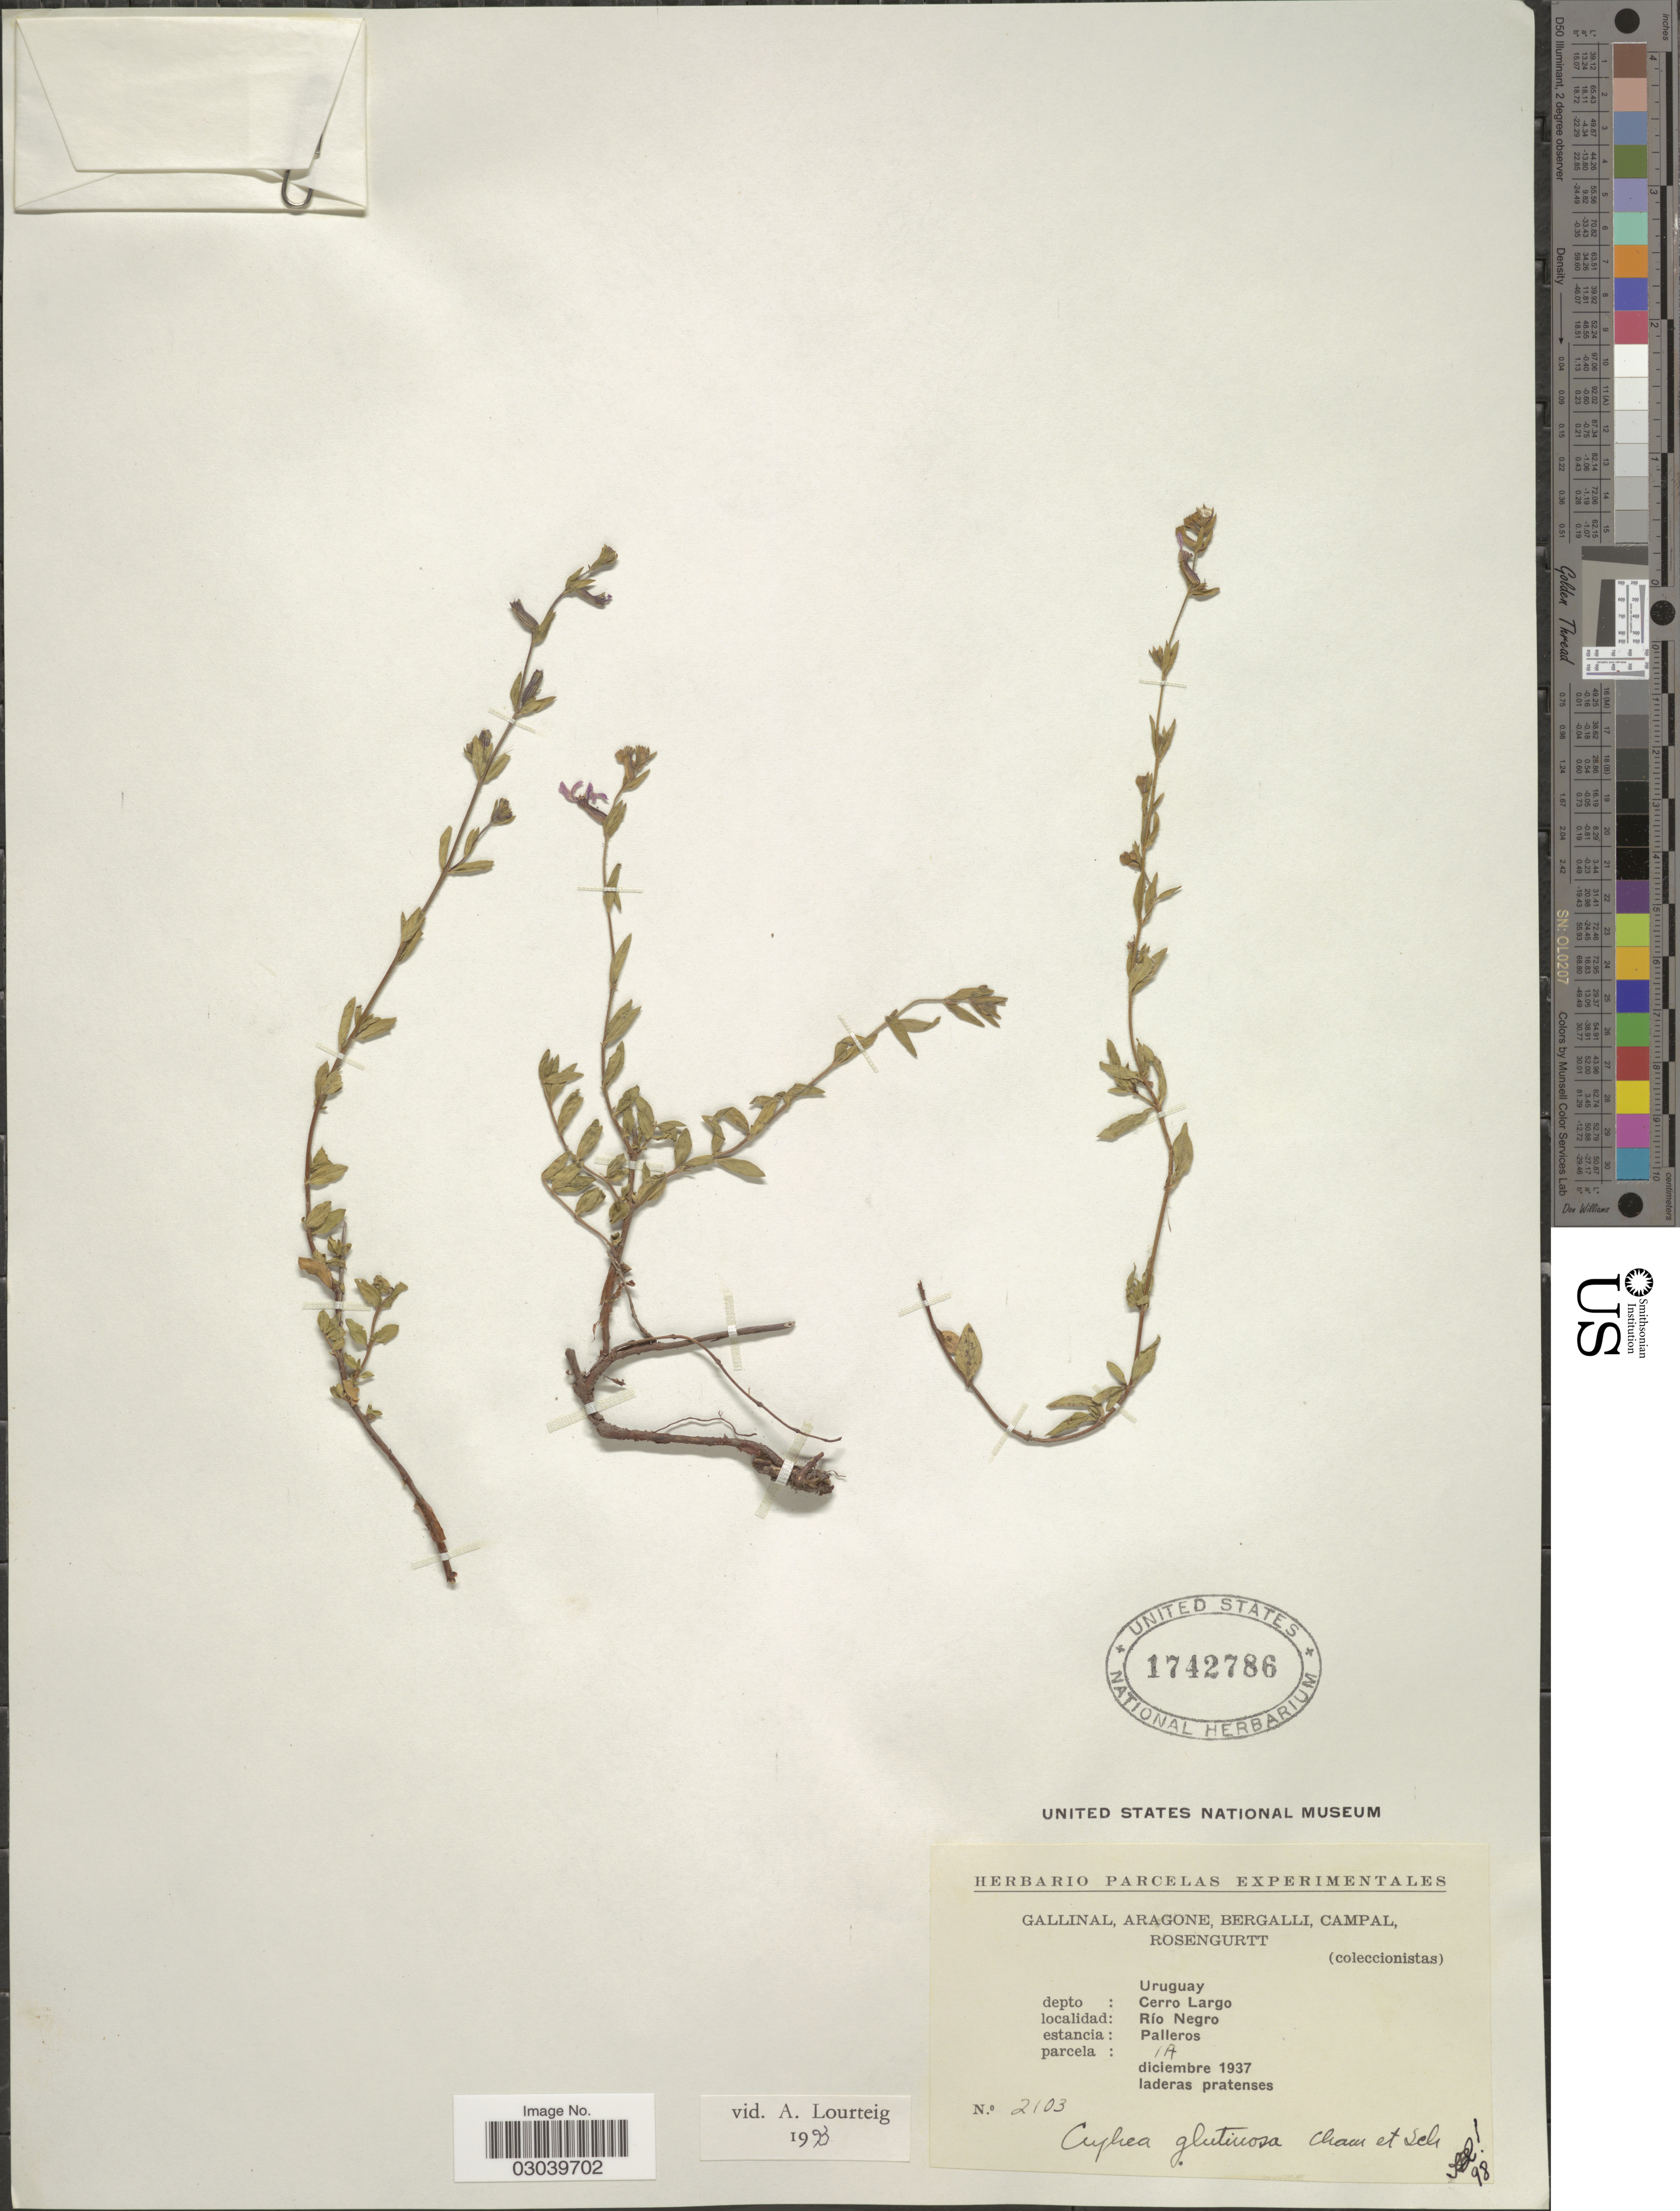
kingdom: Plantae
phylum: Tracheophyta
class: Magnoliopsida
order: Myrtales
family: Lythraceae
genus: Cuphea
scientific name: Cuphea glutinosa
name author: Cham. & Schltdl.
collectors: -. Gallinal, -- Aragone, -- Bergalli, -- Campal & Rosengurtt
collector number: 2103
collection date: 1937-12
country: Uruguay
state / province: Cerro Largo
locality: Depto: Cerro Largo. Río Negro. Estancia: Palleros.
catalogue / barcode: US 1742786